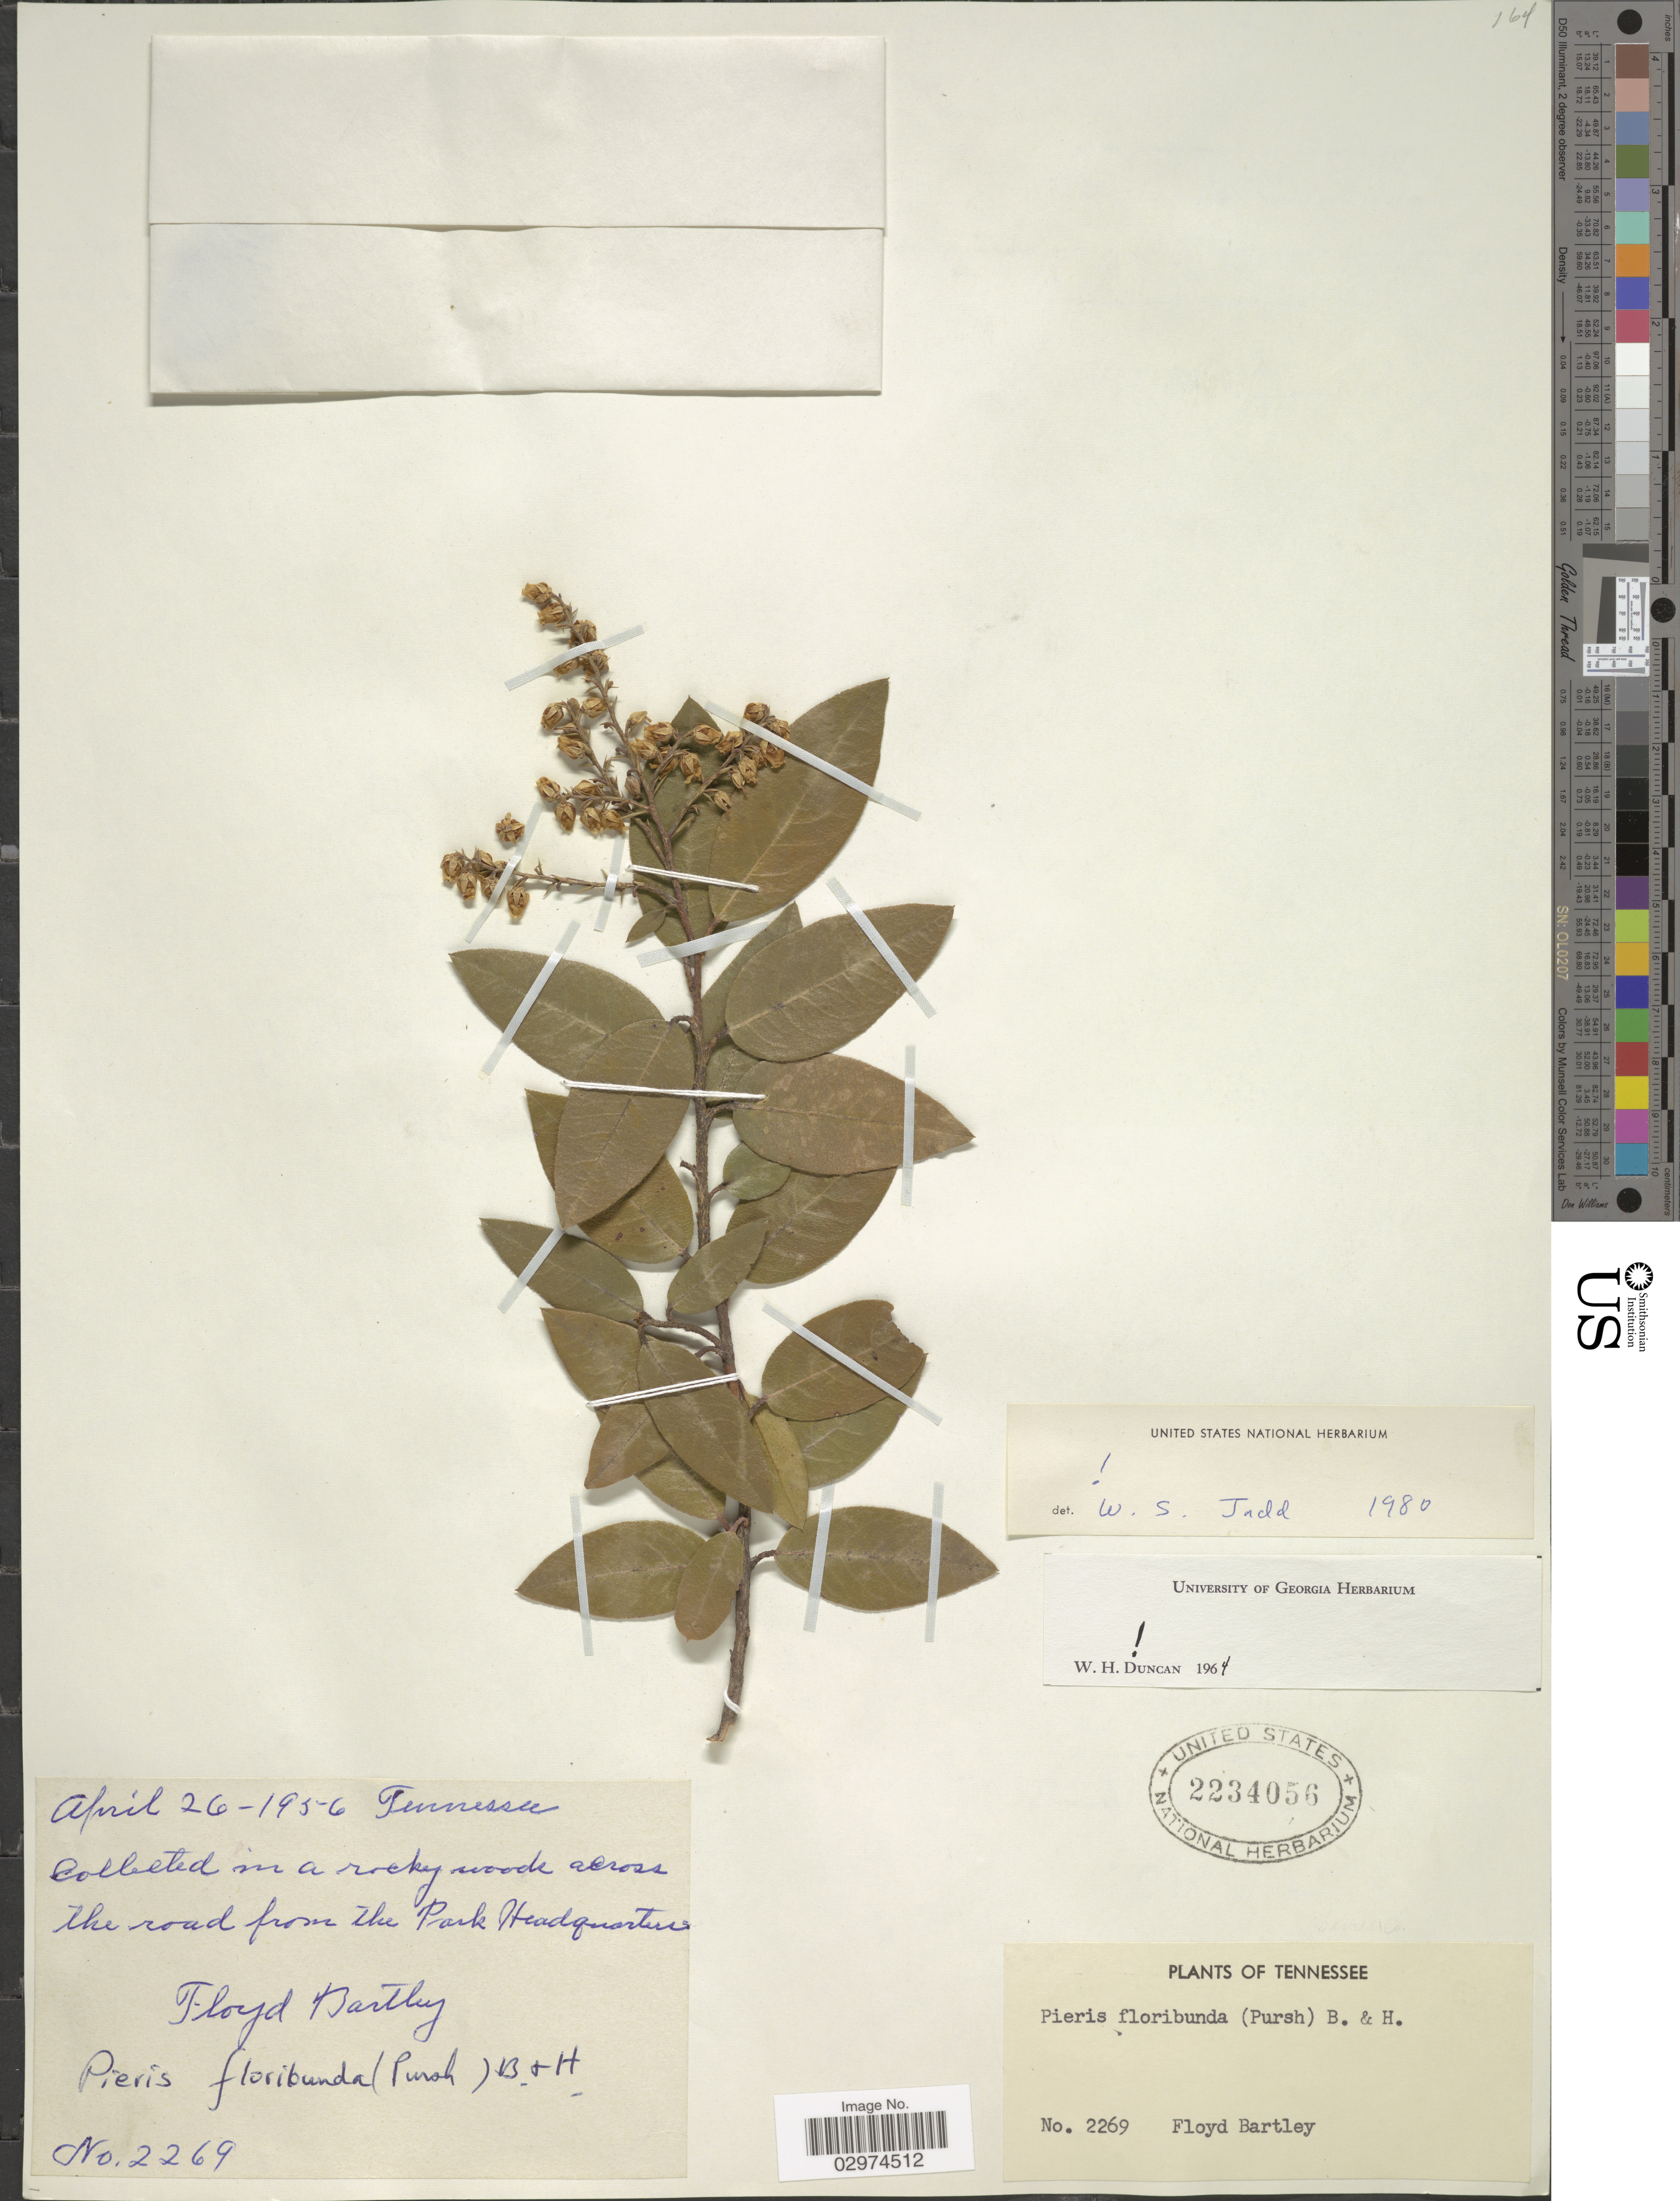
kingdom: Plantae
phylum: Tracheophyta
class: Magnoliopsida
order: Ericales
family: Ericaceae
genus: Pieris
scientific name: Pieris floribunda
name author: (Pursh) Benth. & Hook. f.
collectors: F. Bartley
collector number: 2269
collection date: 1956-04-26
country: United States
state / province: Tennessee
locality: In a rocky woods across the road from the Park Headquarters.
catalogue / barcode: US 2234056